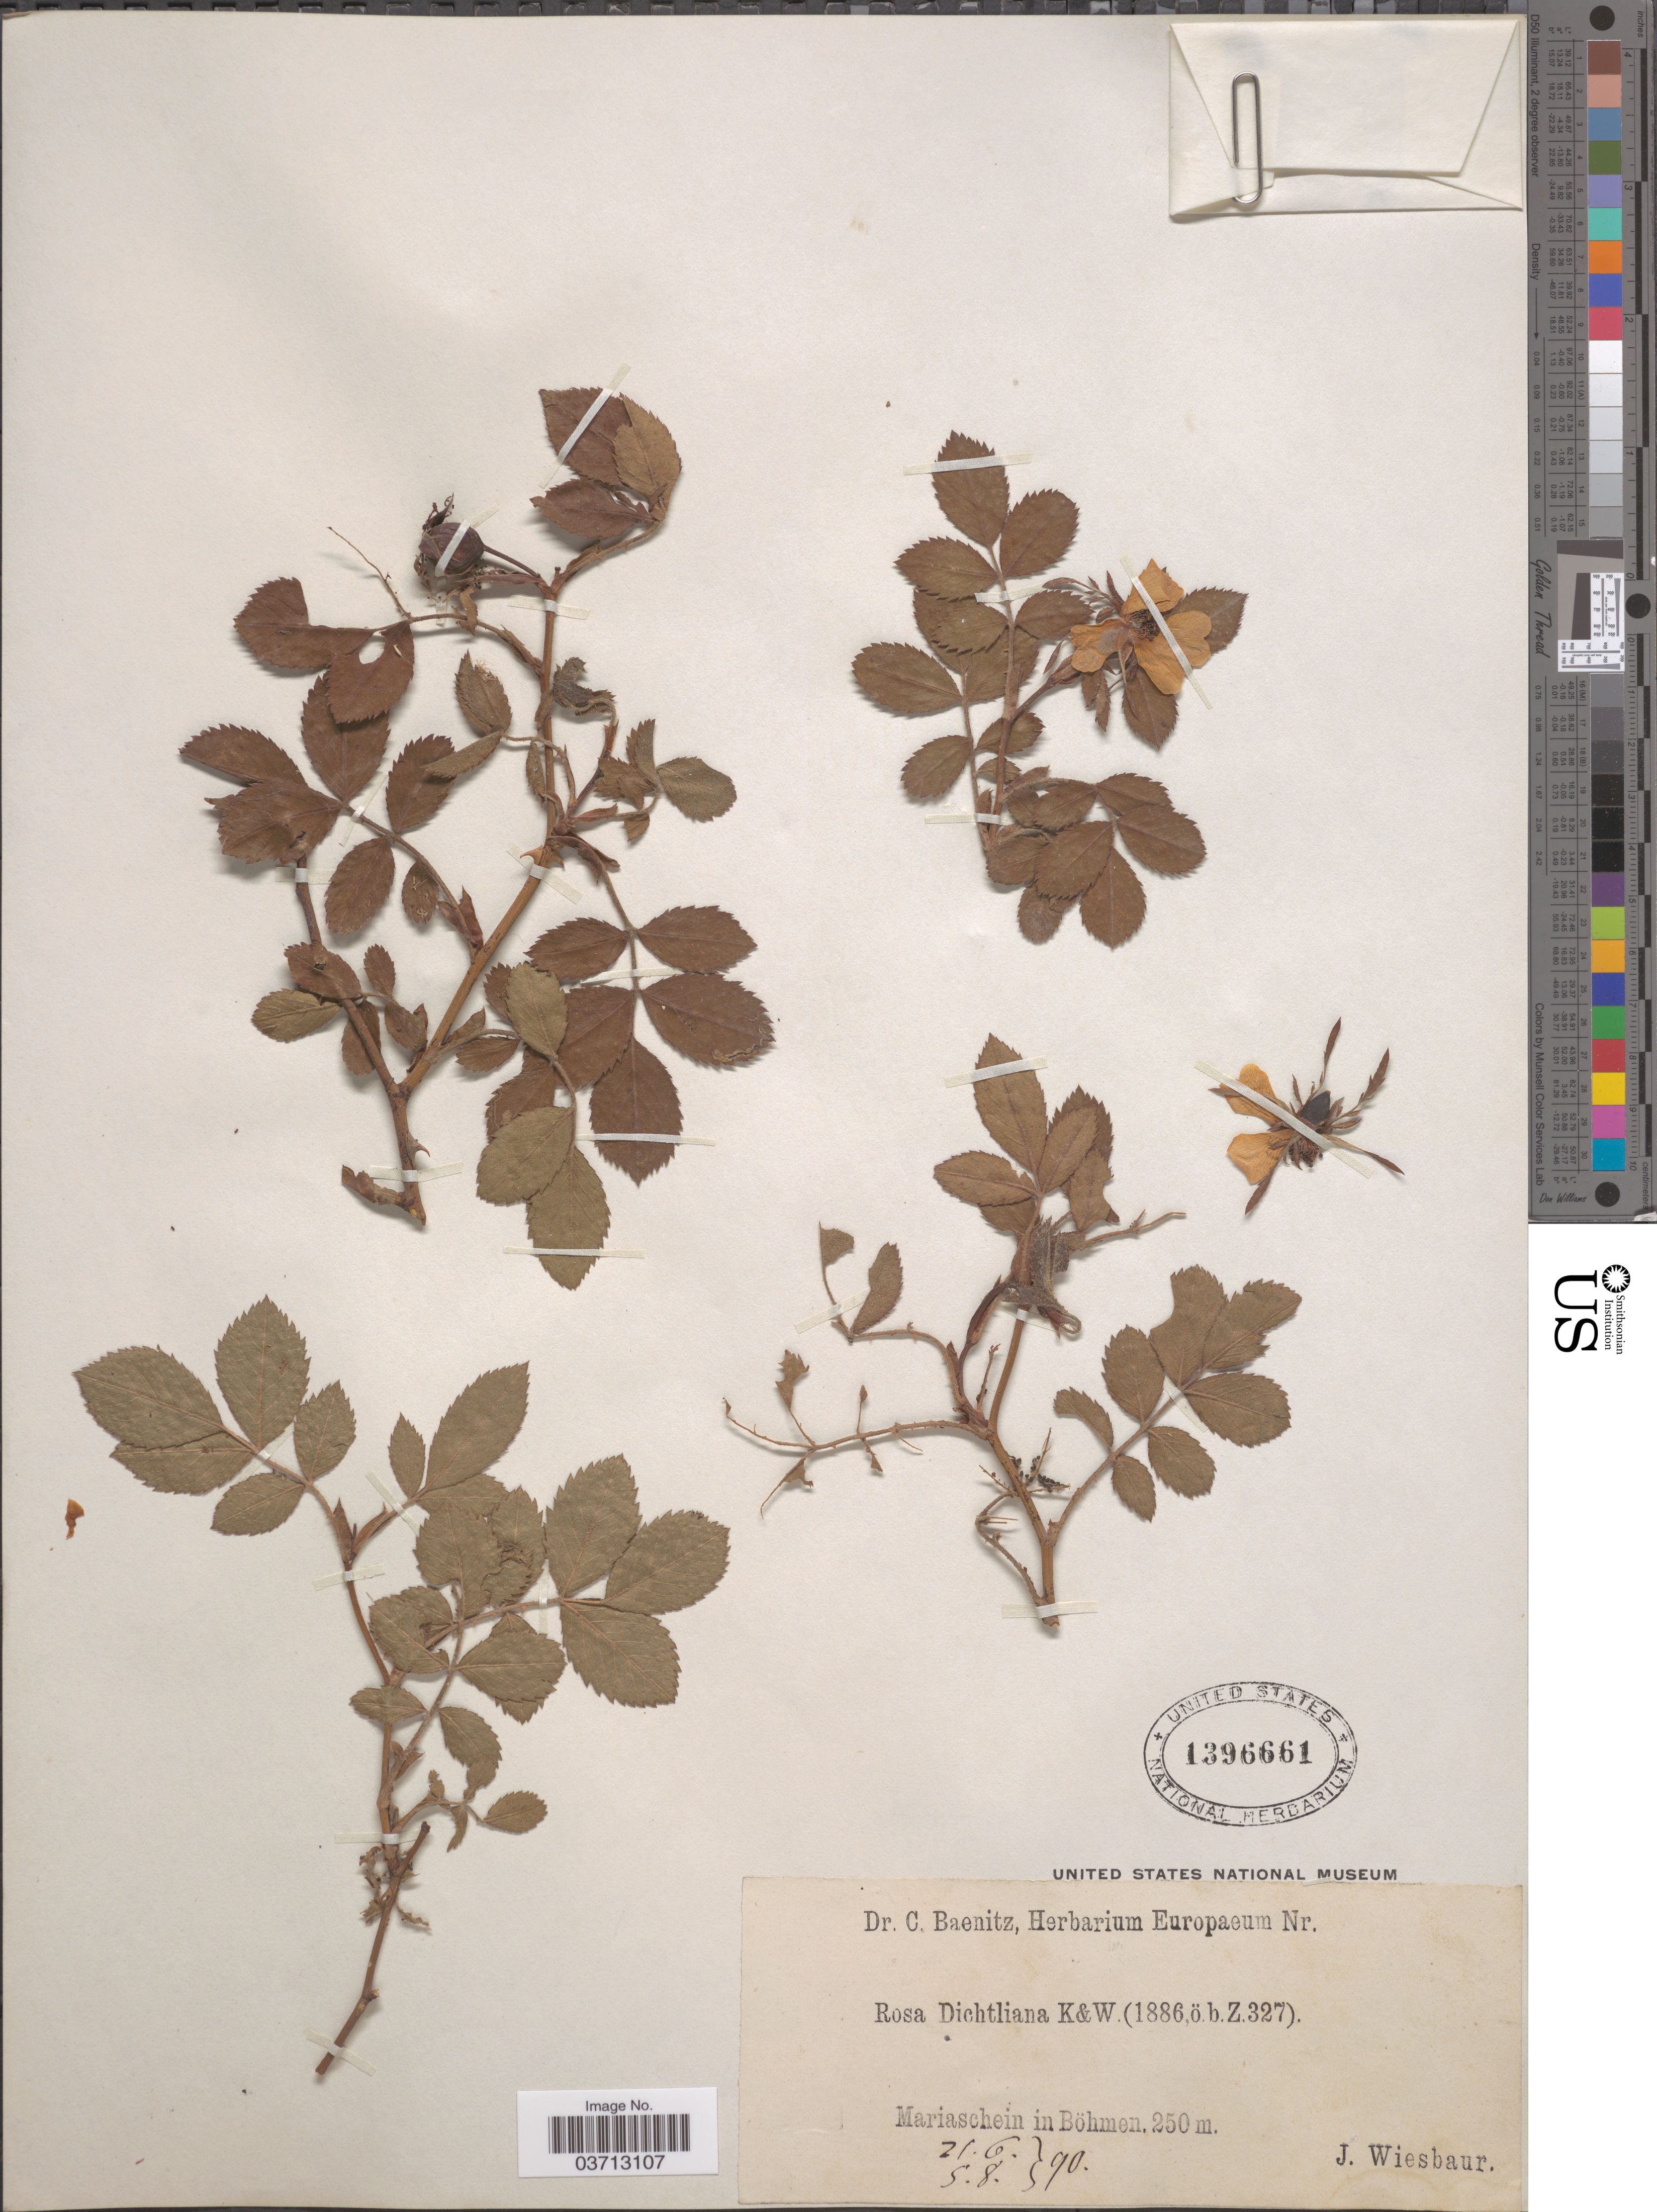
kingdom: Plantae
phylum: Tracheophyta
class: Magnoliopsida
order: Rosales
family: Rosaceae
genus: Rosa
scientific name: Rosa dichtliana Kell. & Wiesb. ined.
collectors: J. Wiesbaur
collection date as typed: Transcribed d/m/y: 21/6/90 to 5/8/90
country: Czechia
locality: Mariaschein in Böhmen.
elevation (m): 250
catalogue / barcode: US 1396661